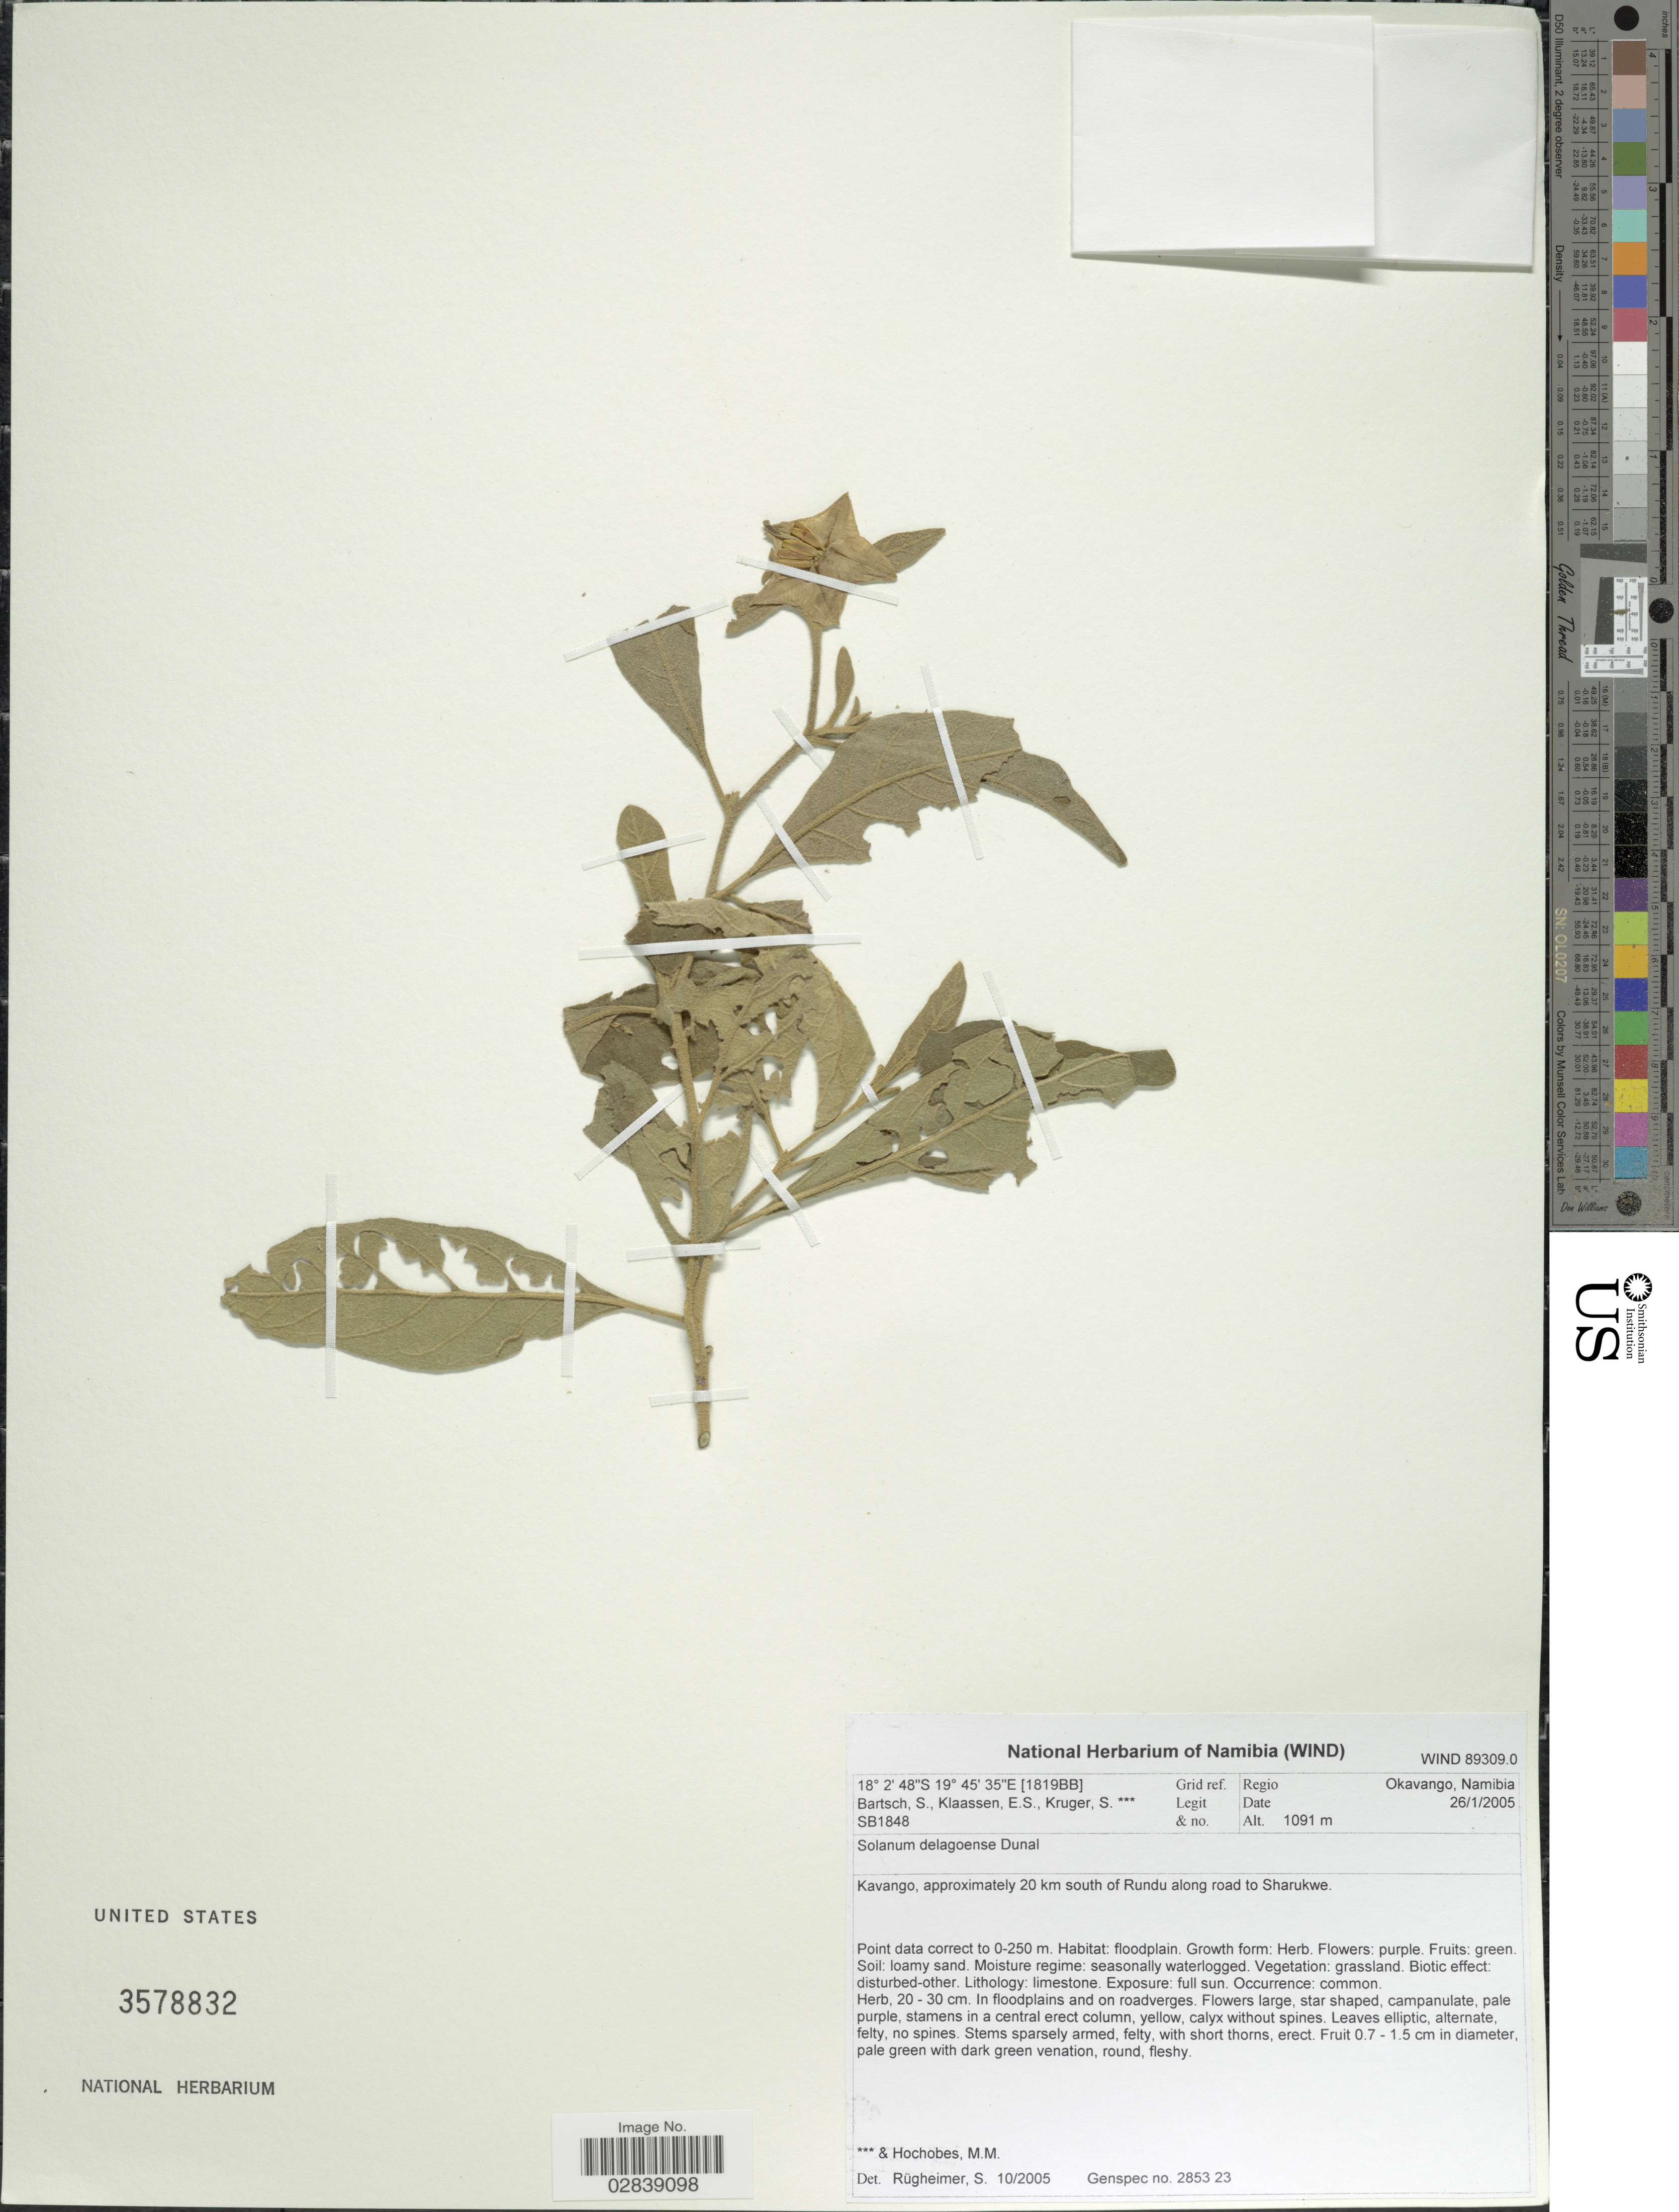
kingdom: Plantae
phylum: Tracheophyta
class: Magnoliopsida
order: Solanales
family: Solanaceae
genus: Solanum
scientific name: Solanum delagoense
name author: Dunal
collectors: S. Bartsch, E. S. Klaassen, S. Kruger & M. Hochobes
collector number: SB1848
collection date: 2005-01-26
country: Namibia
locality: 1819BB Grid ref., Regio Okavango. Kavango, approximately 20 km south of Rundu along road to Sharukwe.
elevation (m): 1091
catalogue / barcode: US 3578832